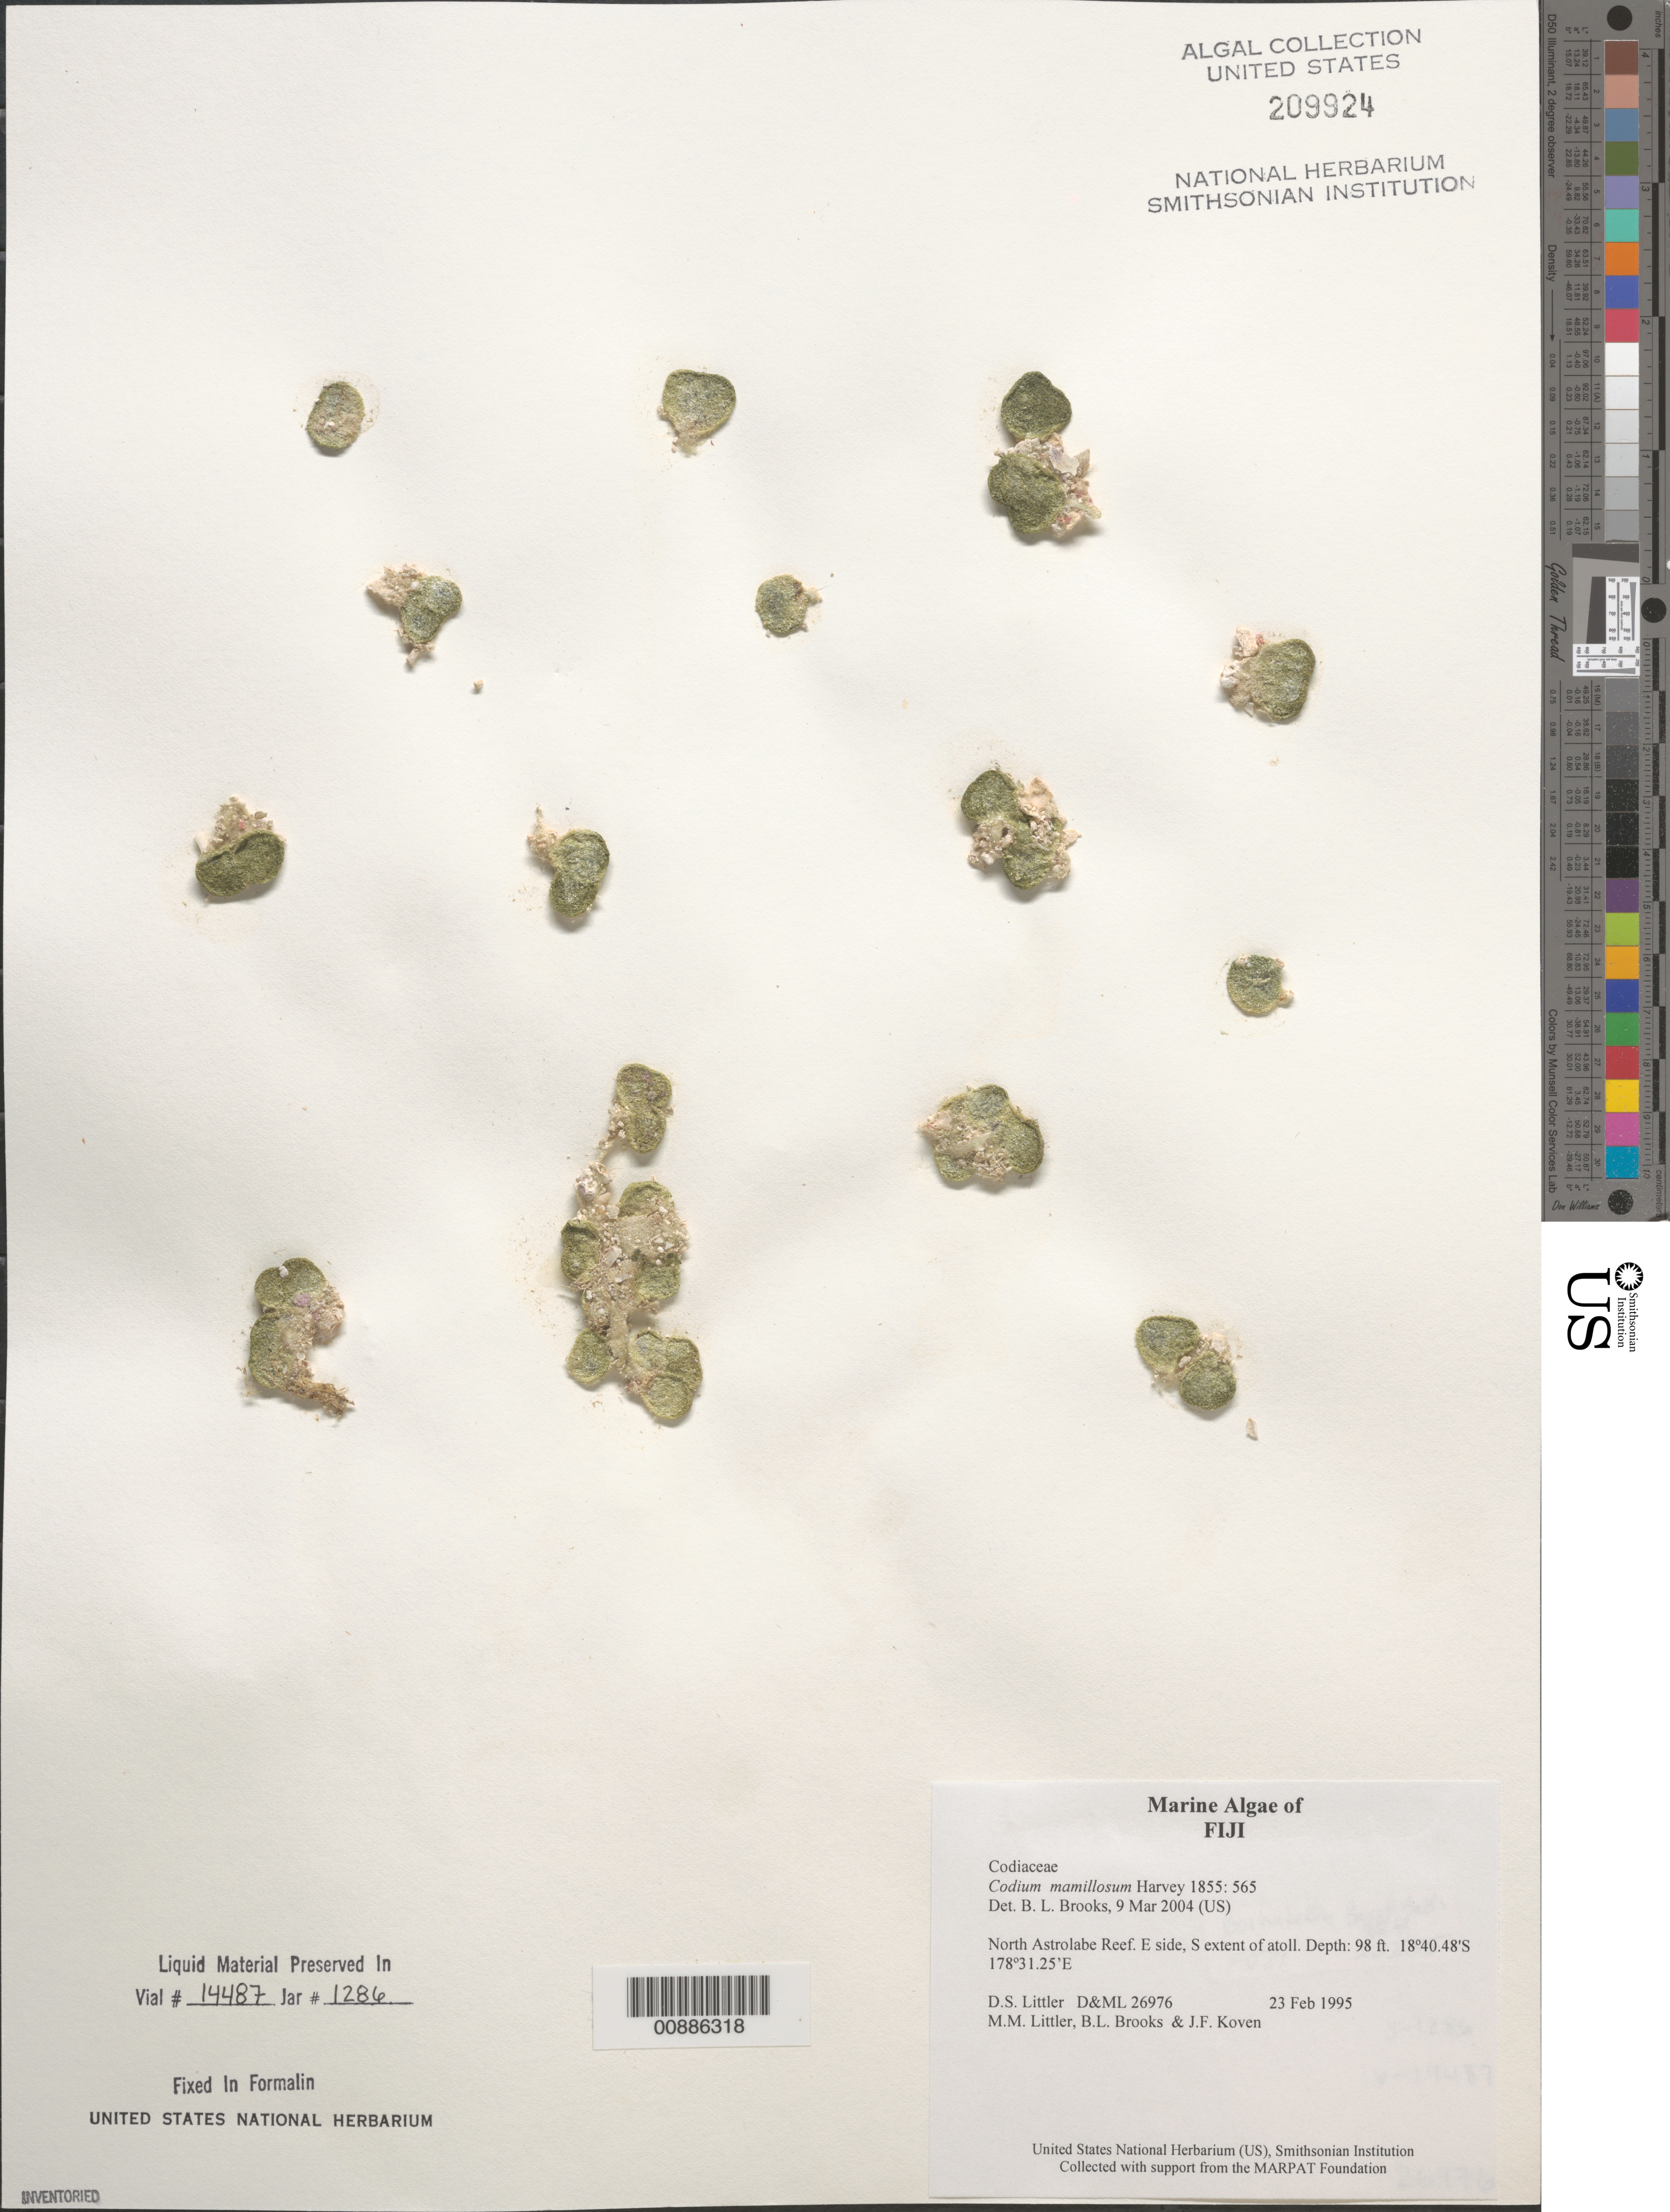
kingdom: Plantae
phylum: Chlorophyta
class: Ulvophyceae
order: Bryopsidales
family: Codiaceae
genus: Codium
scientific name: Codium mamillosum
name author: Harv.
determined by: Brooks, B. L., (BOT), Smithsonian Institution - National Museum of Natural History (UNITED STATES)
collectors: D. S. Littler, M. M. Littler, B. Brooks & J. Koven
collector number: D&ML 26976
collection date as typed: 23 Feb 1995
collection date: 1995-02-23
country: Fiji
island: North Astrolabe Reef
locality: east side, south extent of atoll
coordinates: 18 40.48'S, 178 31.25'E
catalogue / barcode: US 209924